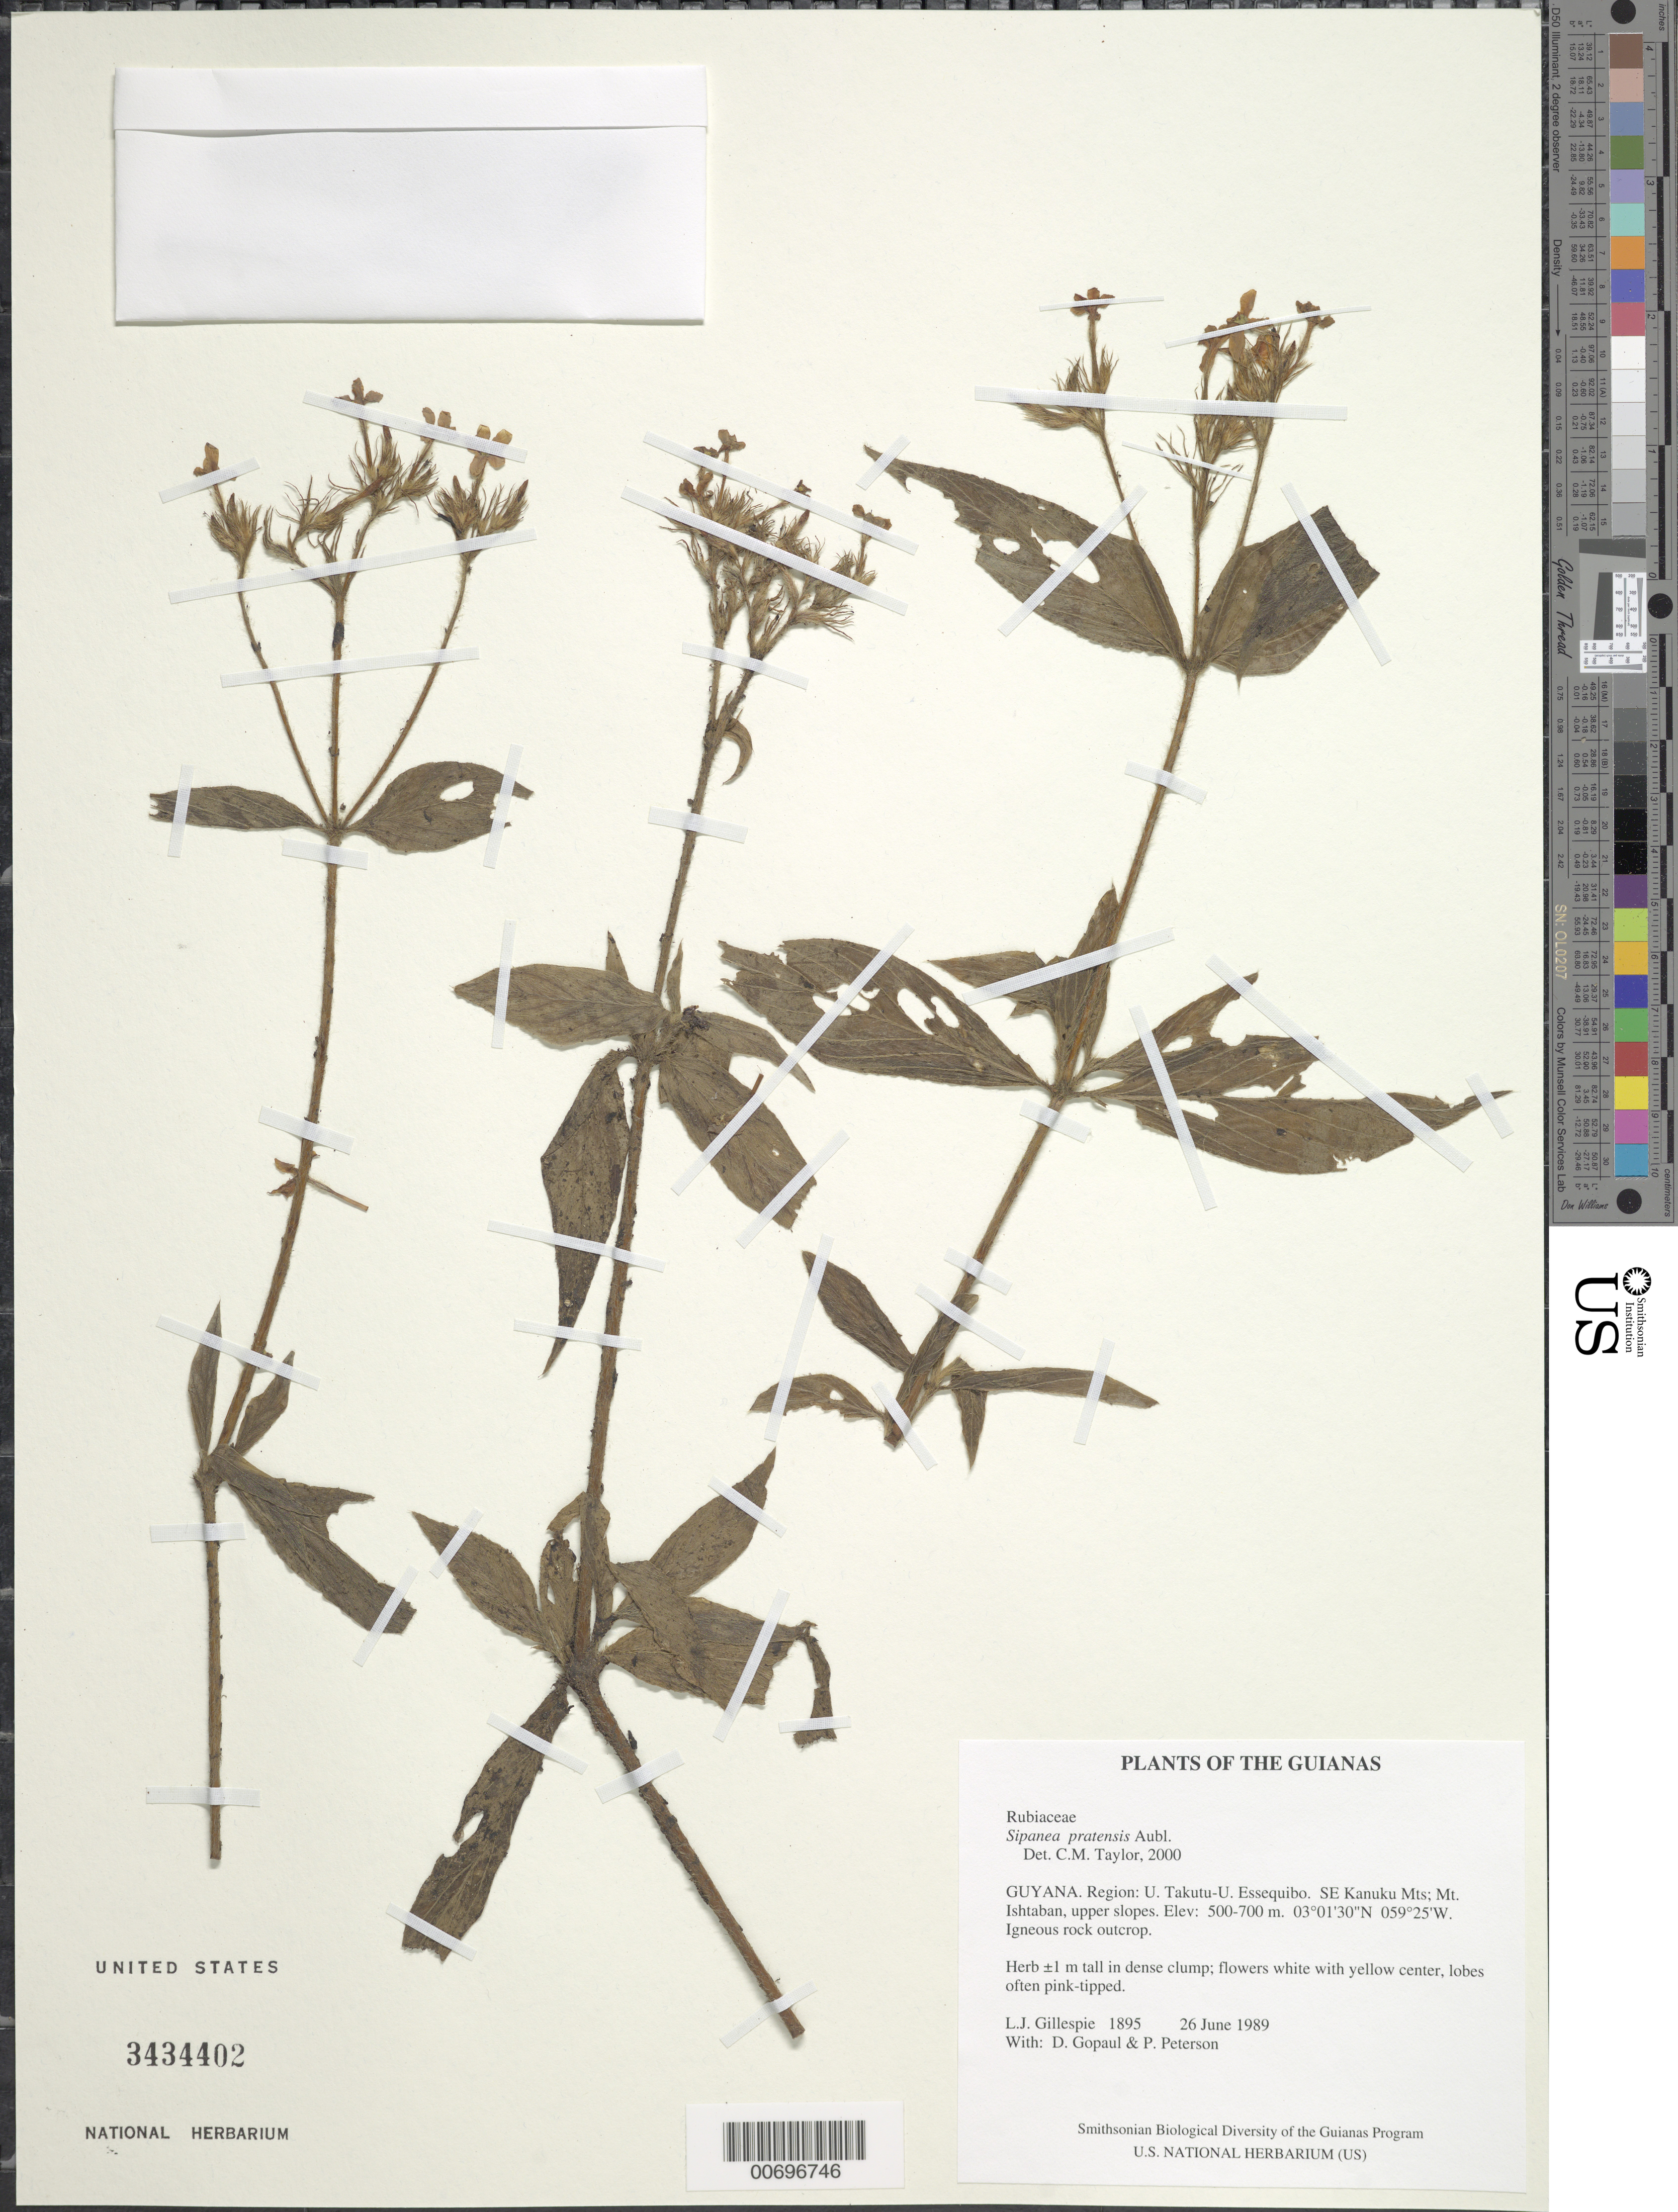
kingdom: Plantae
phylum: Tracheophyta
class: Magnoliopsida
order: Gentianales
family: Rubiaceae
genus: Sipanea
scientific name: Sipanea pratensis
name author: Aubl.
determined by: Taylor, Charlotte M.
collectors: L. J. Gillespie, D. Gopaul & P. M. Peterson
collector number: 1895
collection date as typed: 26 June 1989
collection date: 1989-06-26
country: Guyana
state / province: U. Takutu-U. Essequibo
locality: SE Kanuku Mts; Mt. Ishtaban, upper slopes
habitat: Igneous rock outcrop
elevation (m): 500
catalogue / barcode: US 3434402